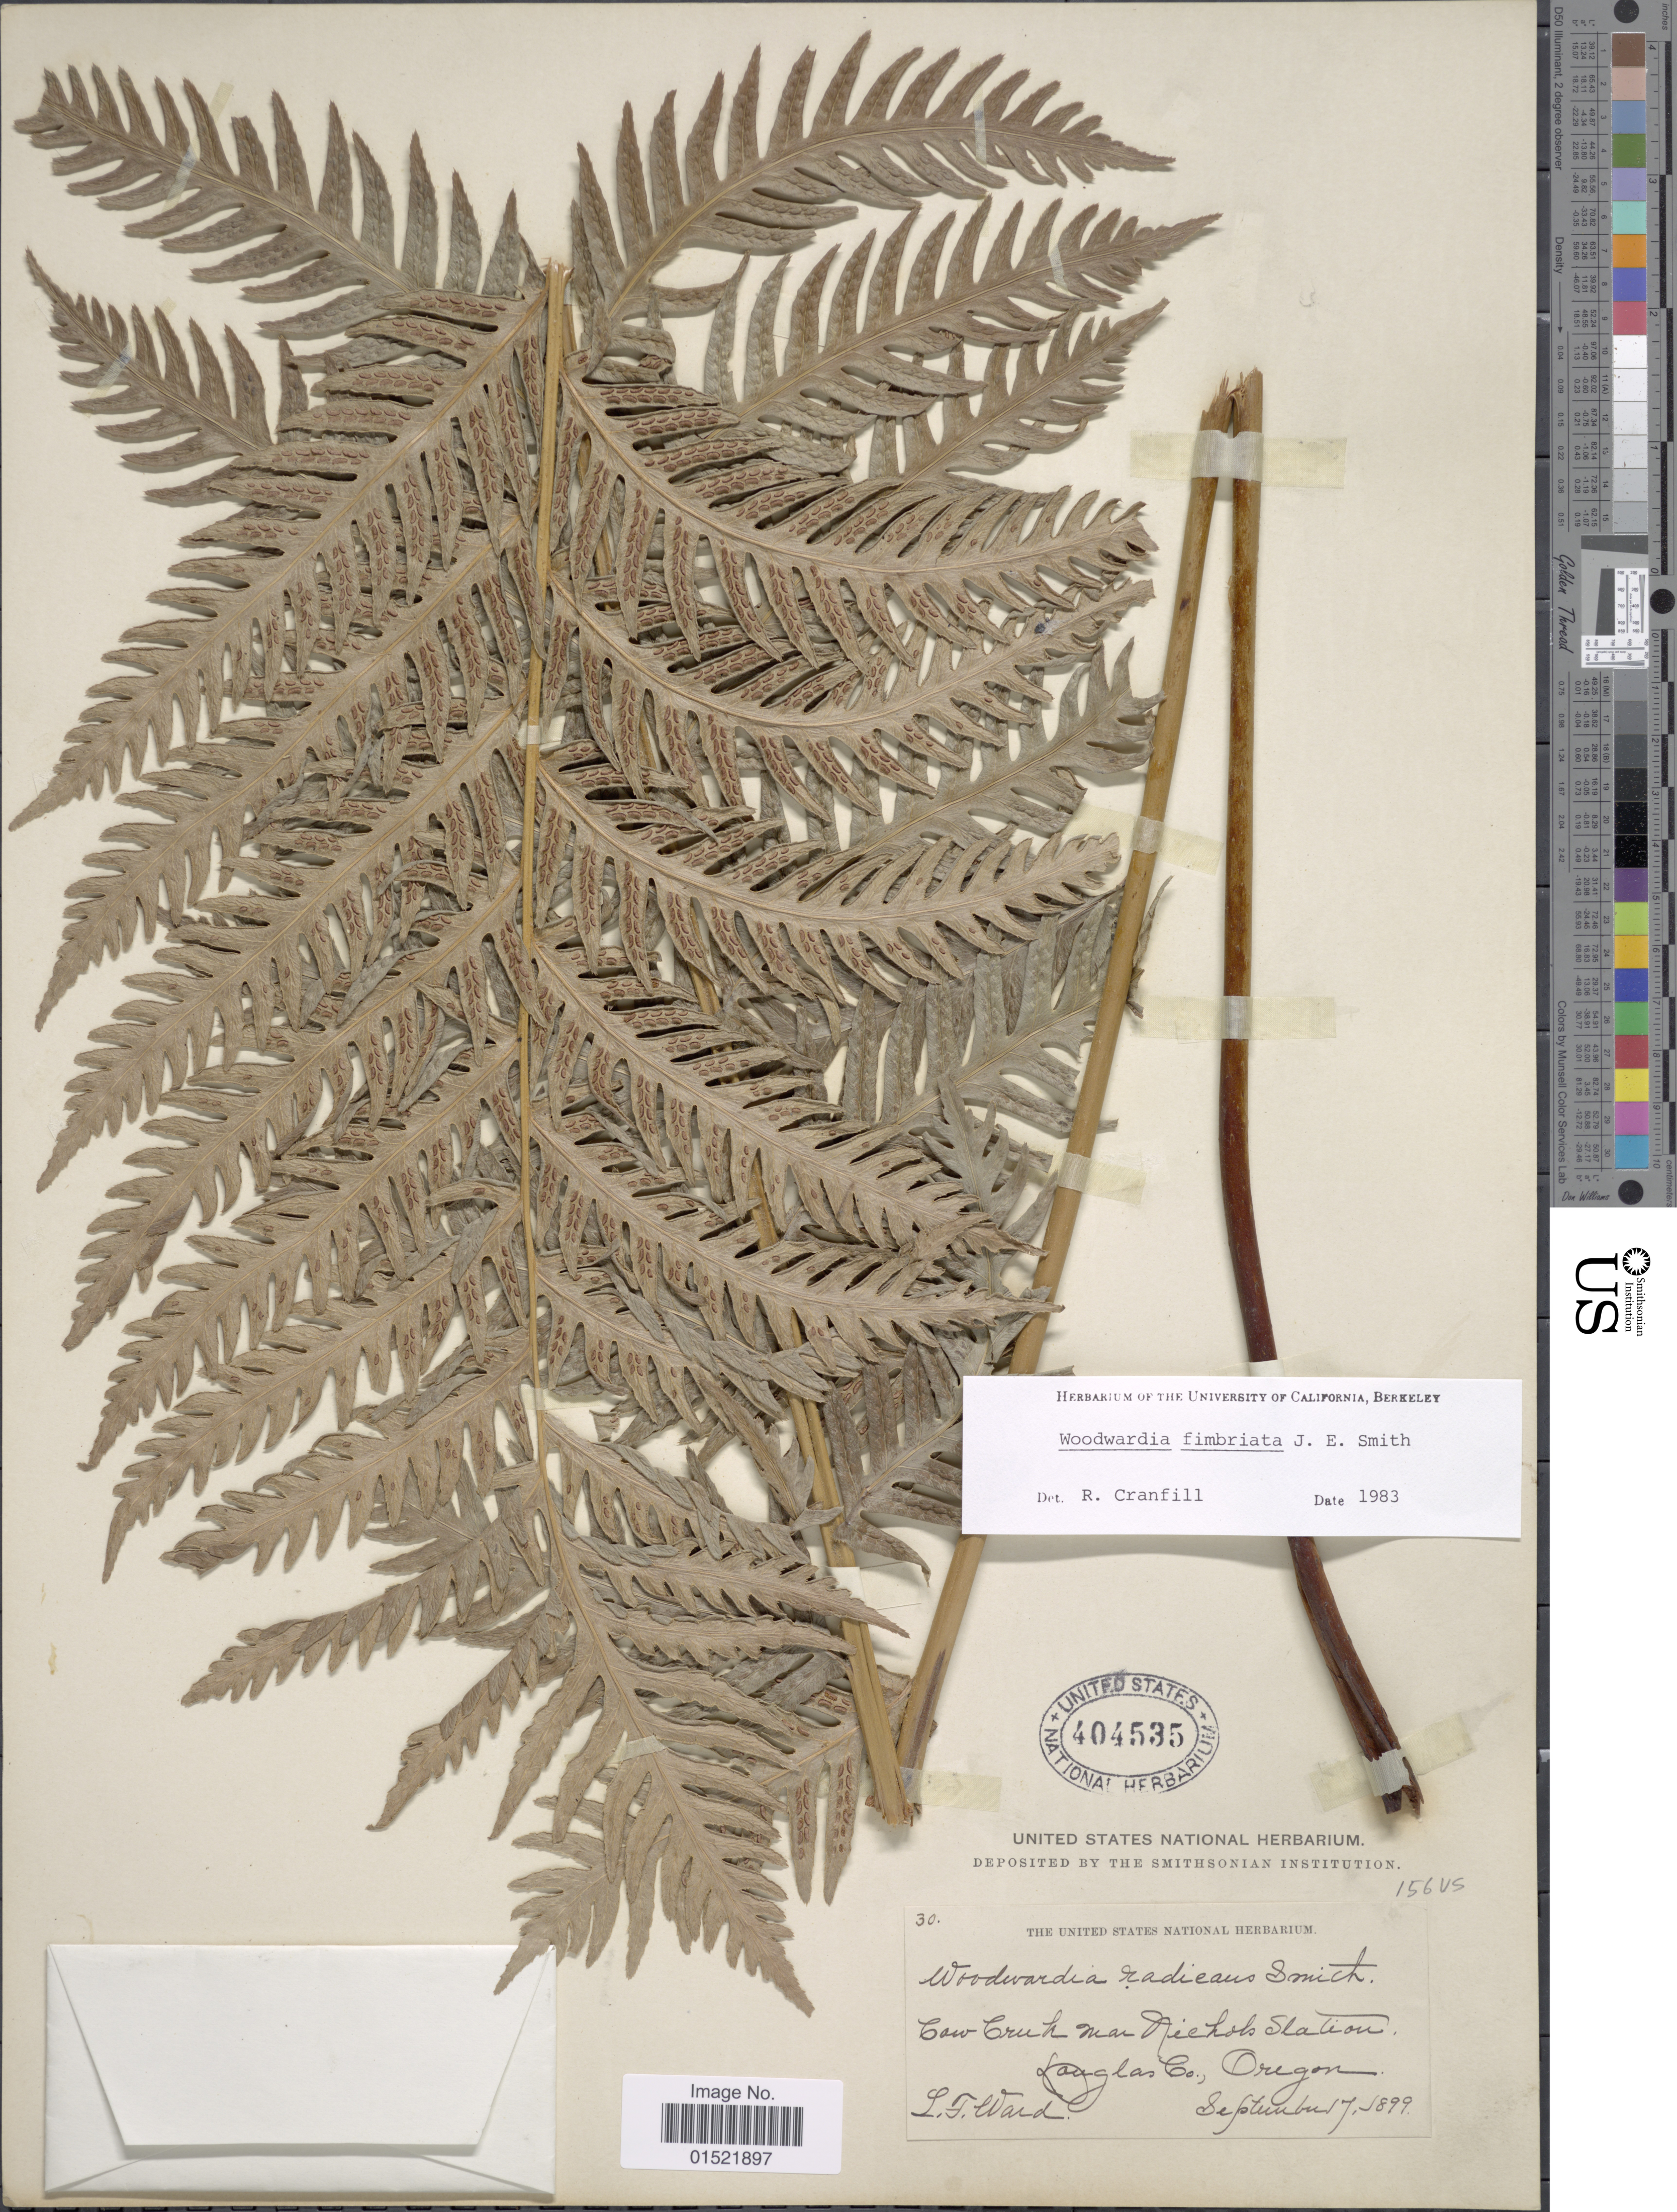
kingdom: Plantae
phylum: Tracheophyta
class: Polypodiopsida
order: Polypodiales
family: Blechnaceae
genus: Woodwardia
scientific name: Woodwardia fimbriata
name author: Sm.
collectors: L. Ward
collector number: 30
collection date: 1899-09-17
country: United States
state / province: Oregon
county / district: Douglas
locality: Cow Creek near Nichols Station, Douglas Co., Oregon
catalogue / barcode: US 404535